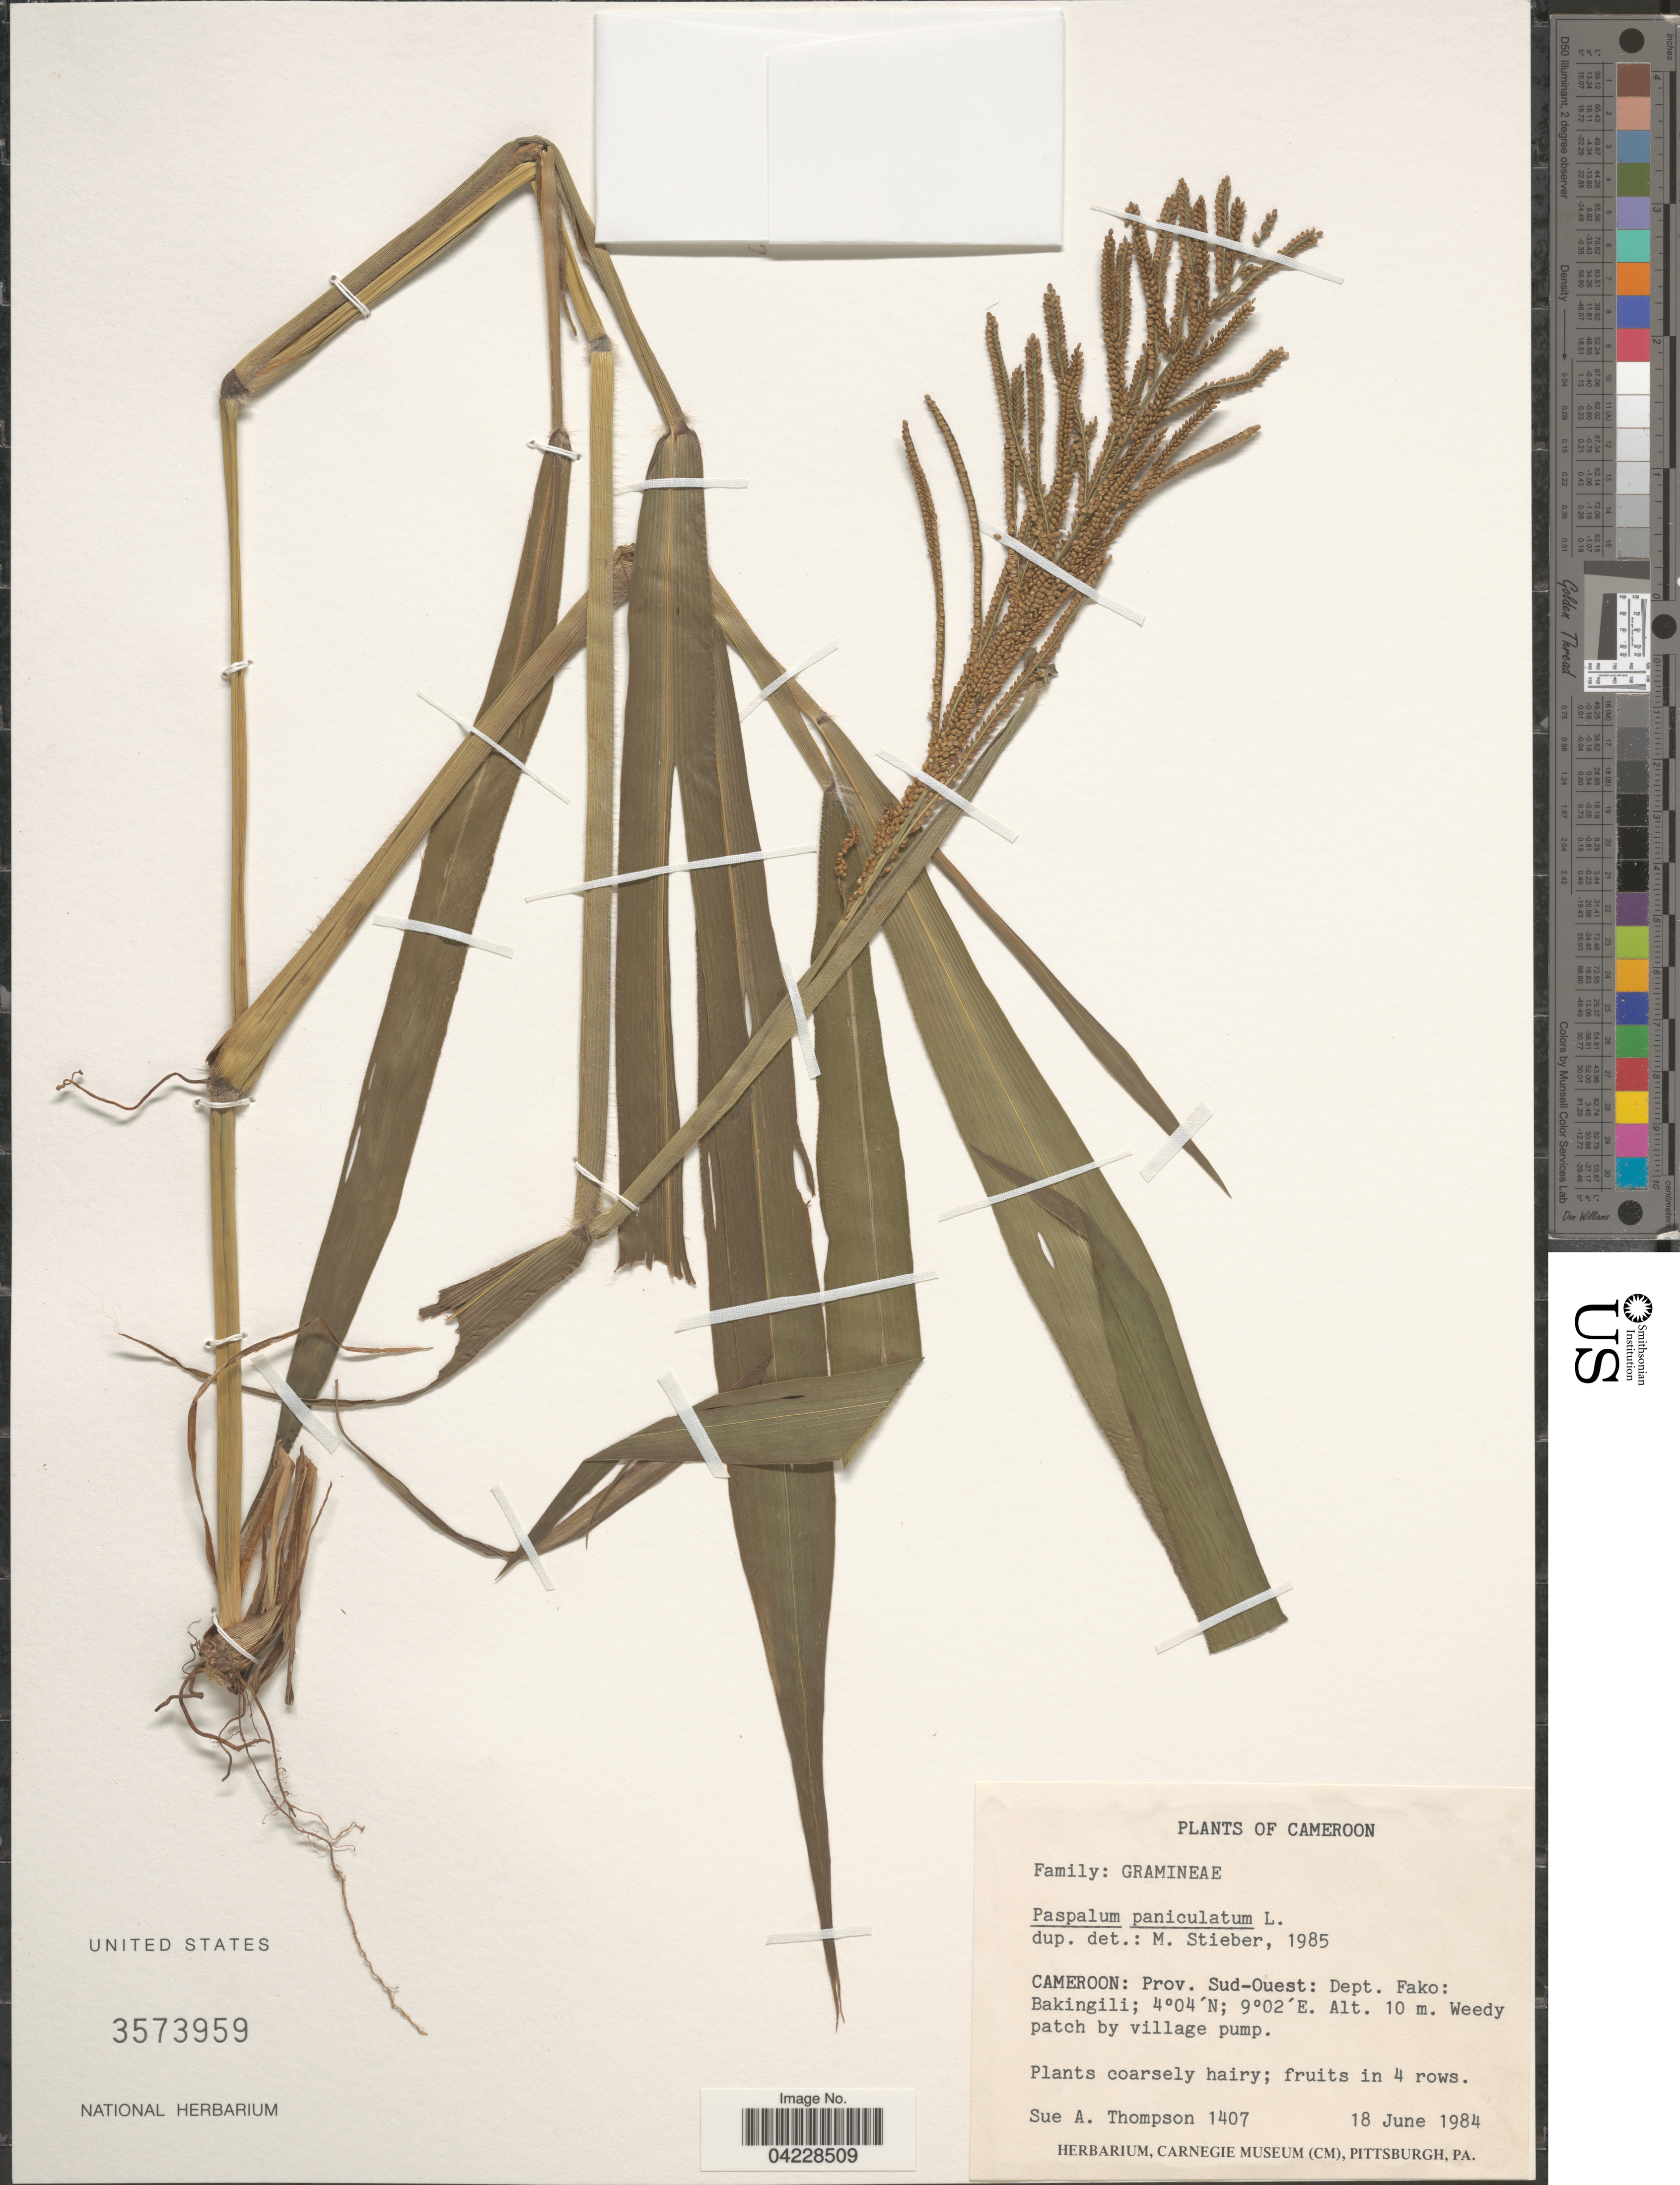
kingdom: Plantae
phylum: Tracheophyta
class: Liliopsida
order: Poales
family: Poaceae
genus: Paspalum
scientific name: Paspalum paniculatum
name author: L.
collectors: S. A. Thompson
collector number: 1407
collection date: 1984-06-18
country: Cameroon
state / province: Sud-Ouest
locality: Dept. Fako: Bakingili.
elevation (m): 10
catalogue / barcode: US 3573959